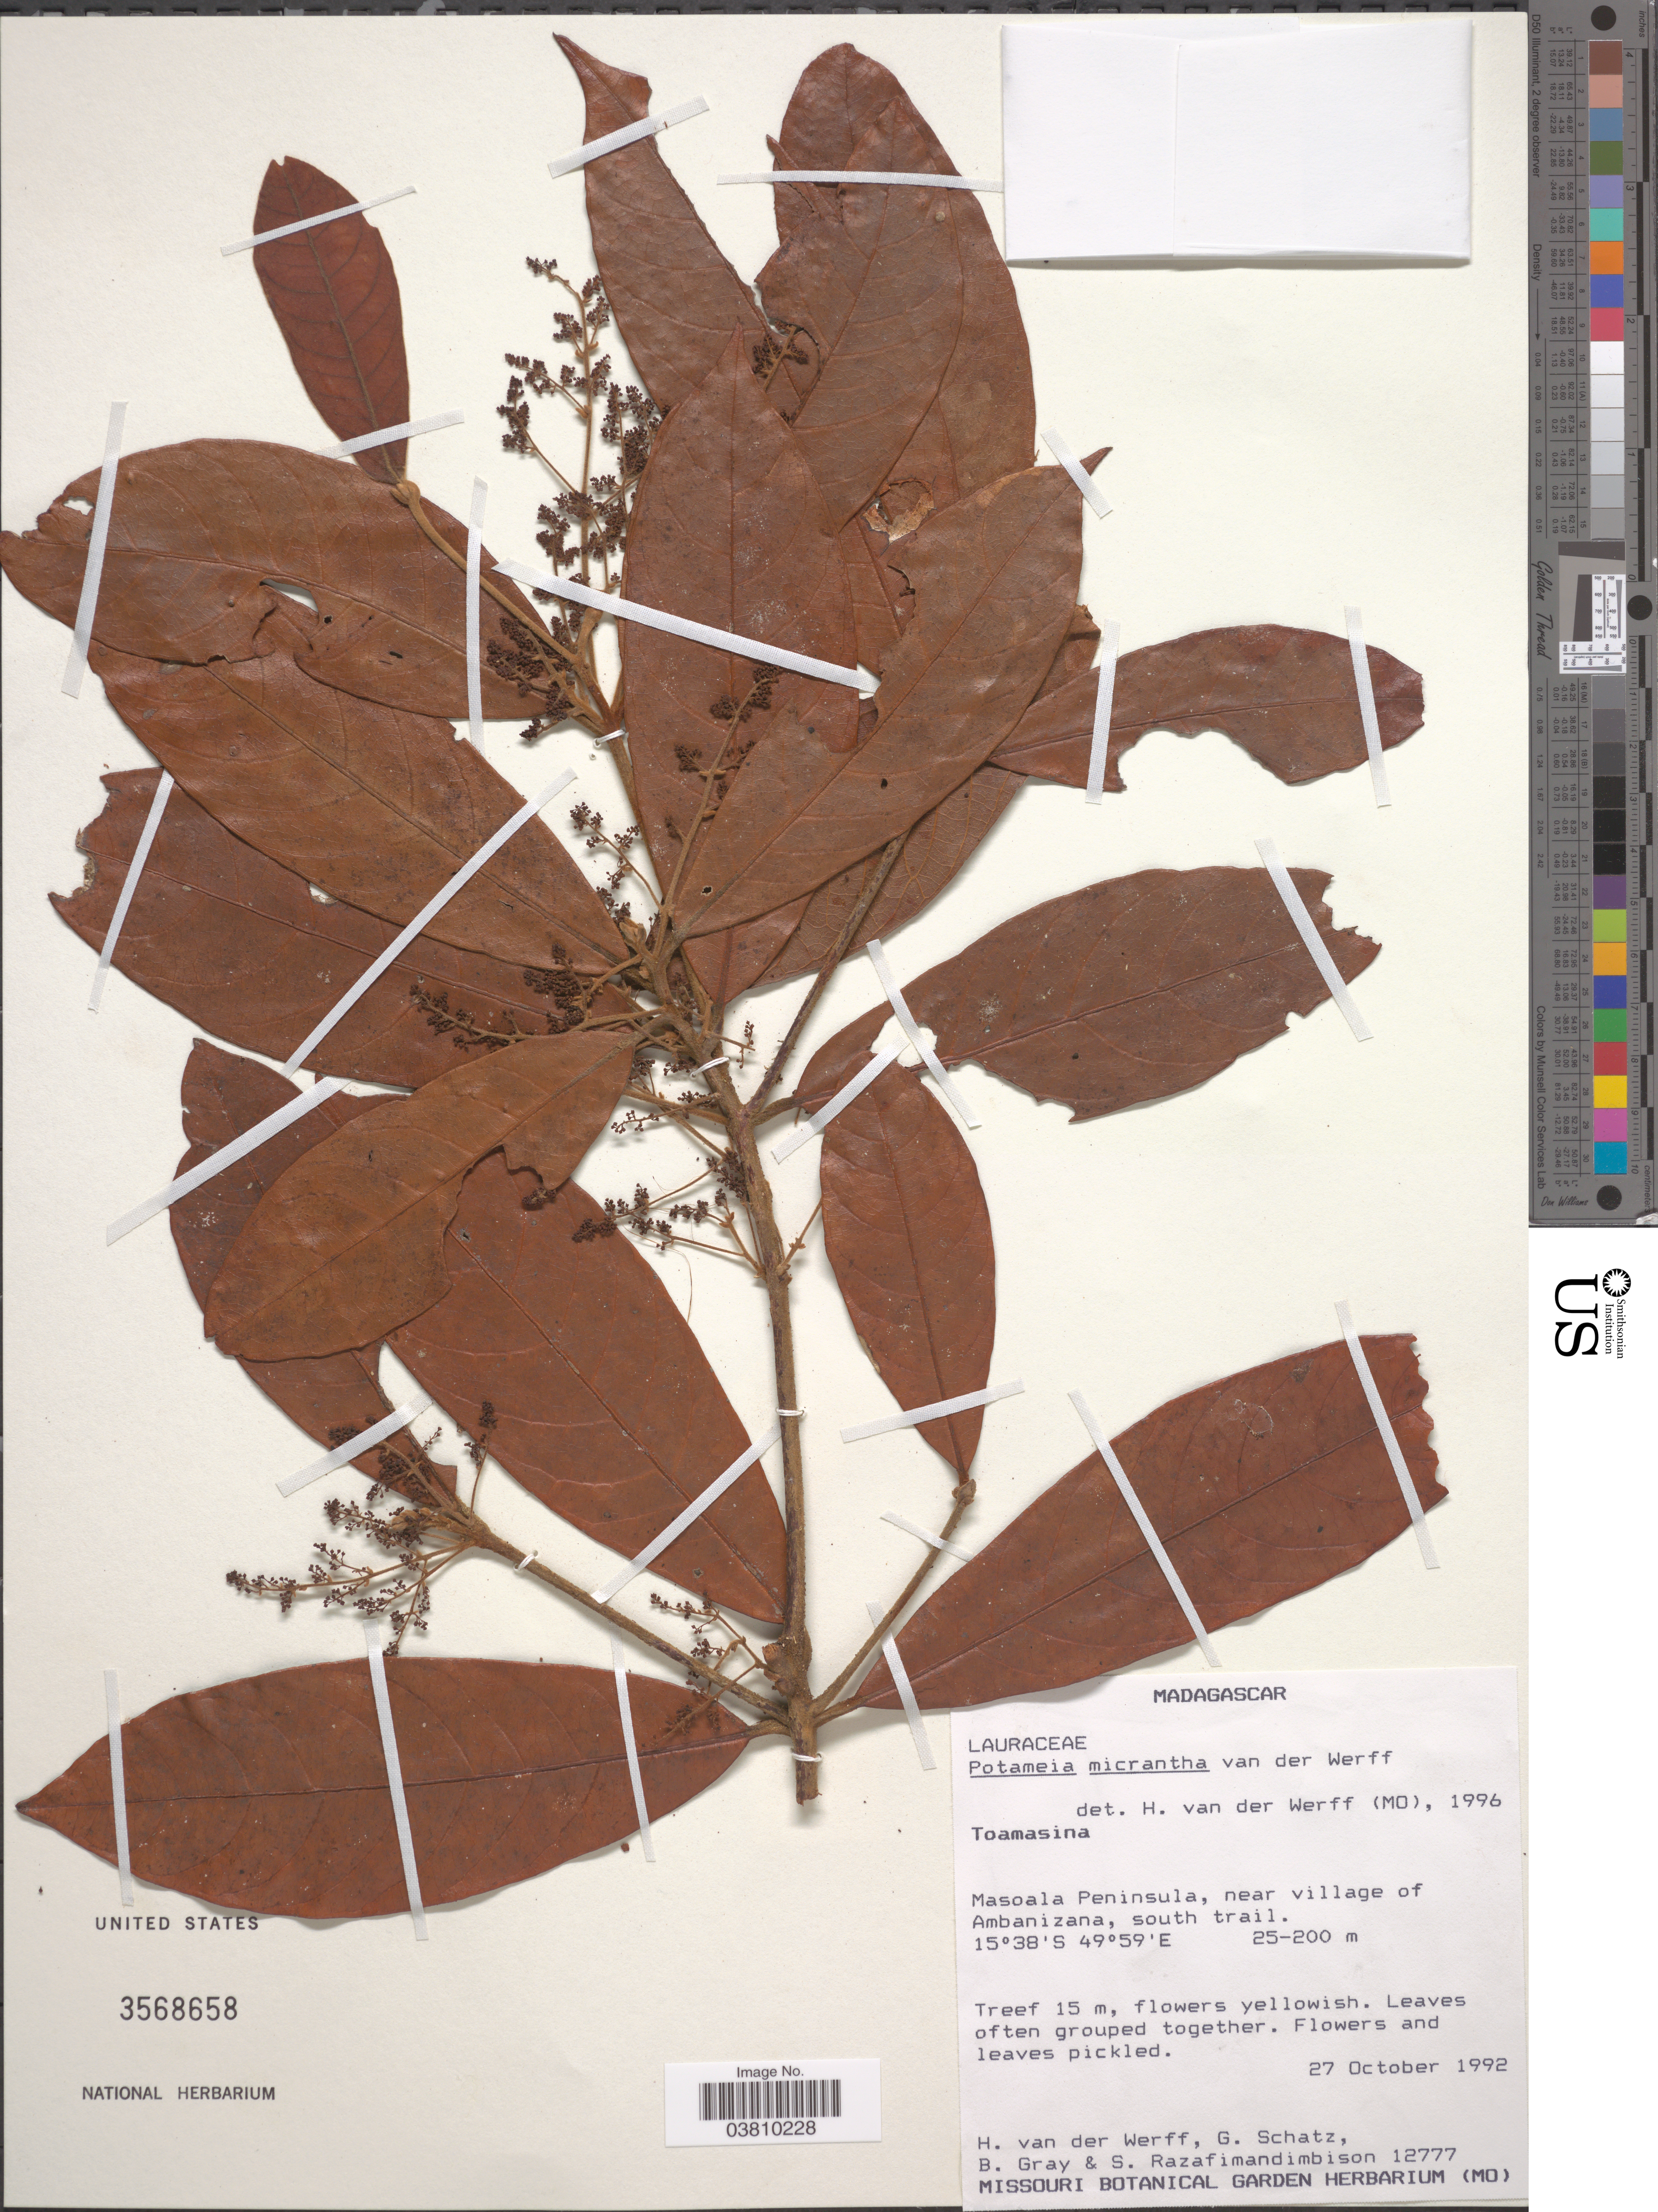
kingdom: Plantae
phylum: Tracheophyta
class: Magnoliopsida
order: Laurales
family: Lauraceae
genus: Potameia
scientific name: Potameia micrantha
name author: van der Werff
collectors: H. van der Werff, G. C. Schatz, B. Gray & S. G. Razafimandimbison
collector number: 12777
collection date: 1992-10-27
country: Madagascar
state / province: Analanjirofo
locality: Masoala Peninsula, near village of Ambanizana, south trail.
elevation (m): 25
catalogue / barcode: US 3568658